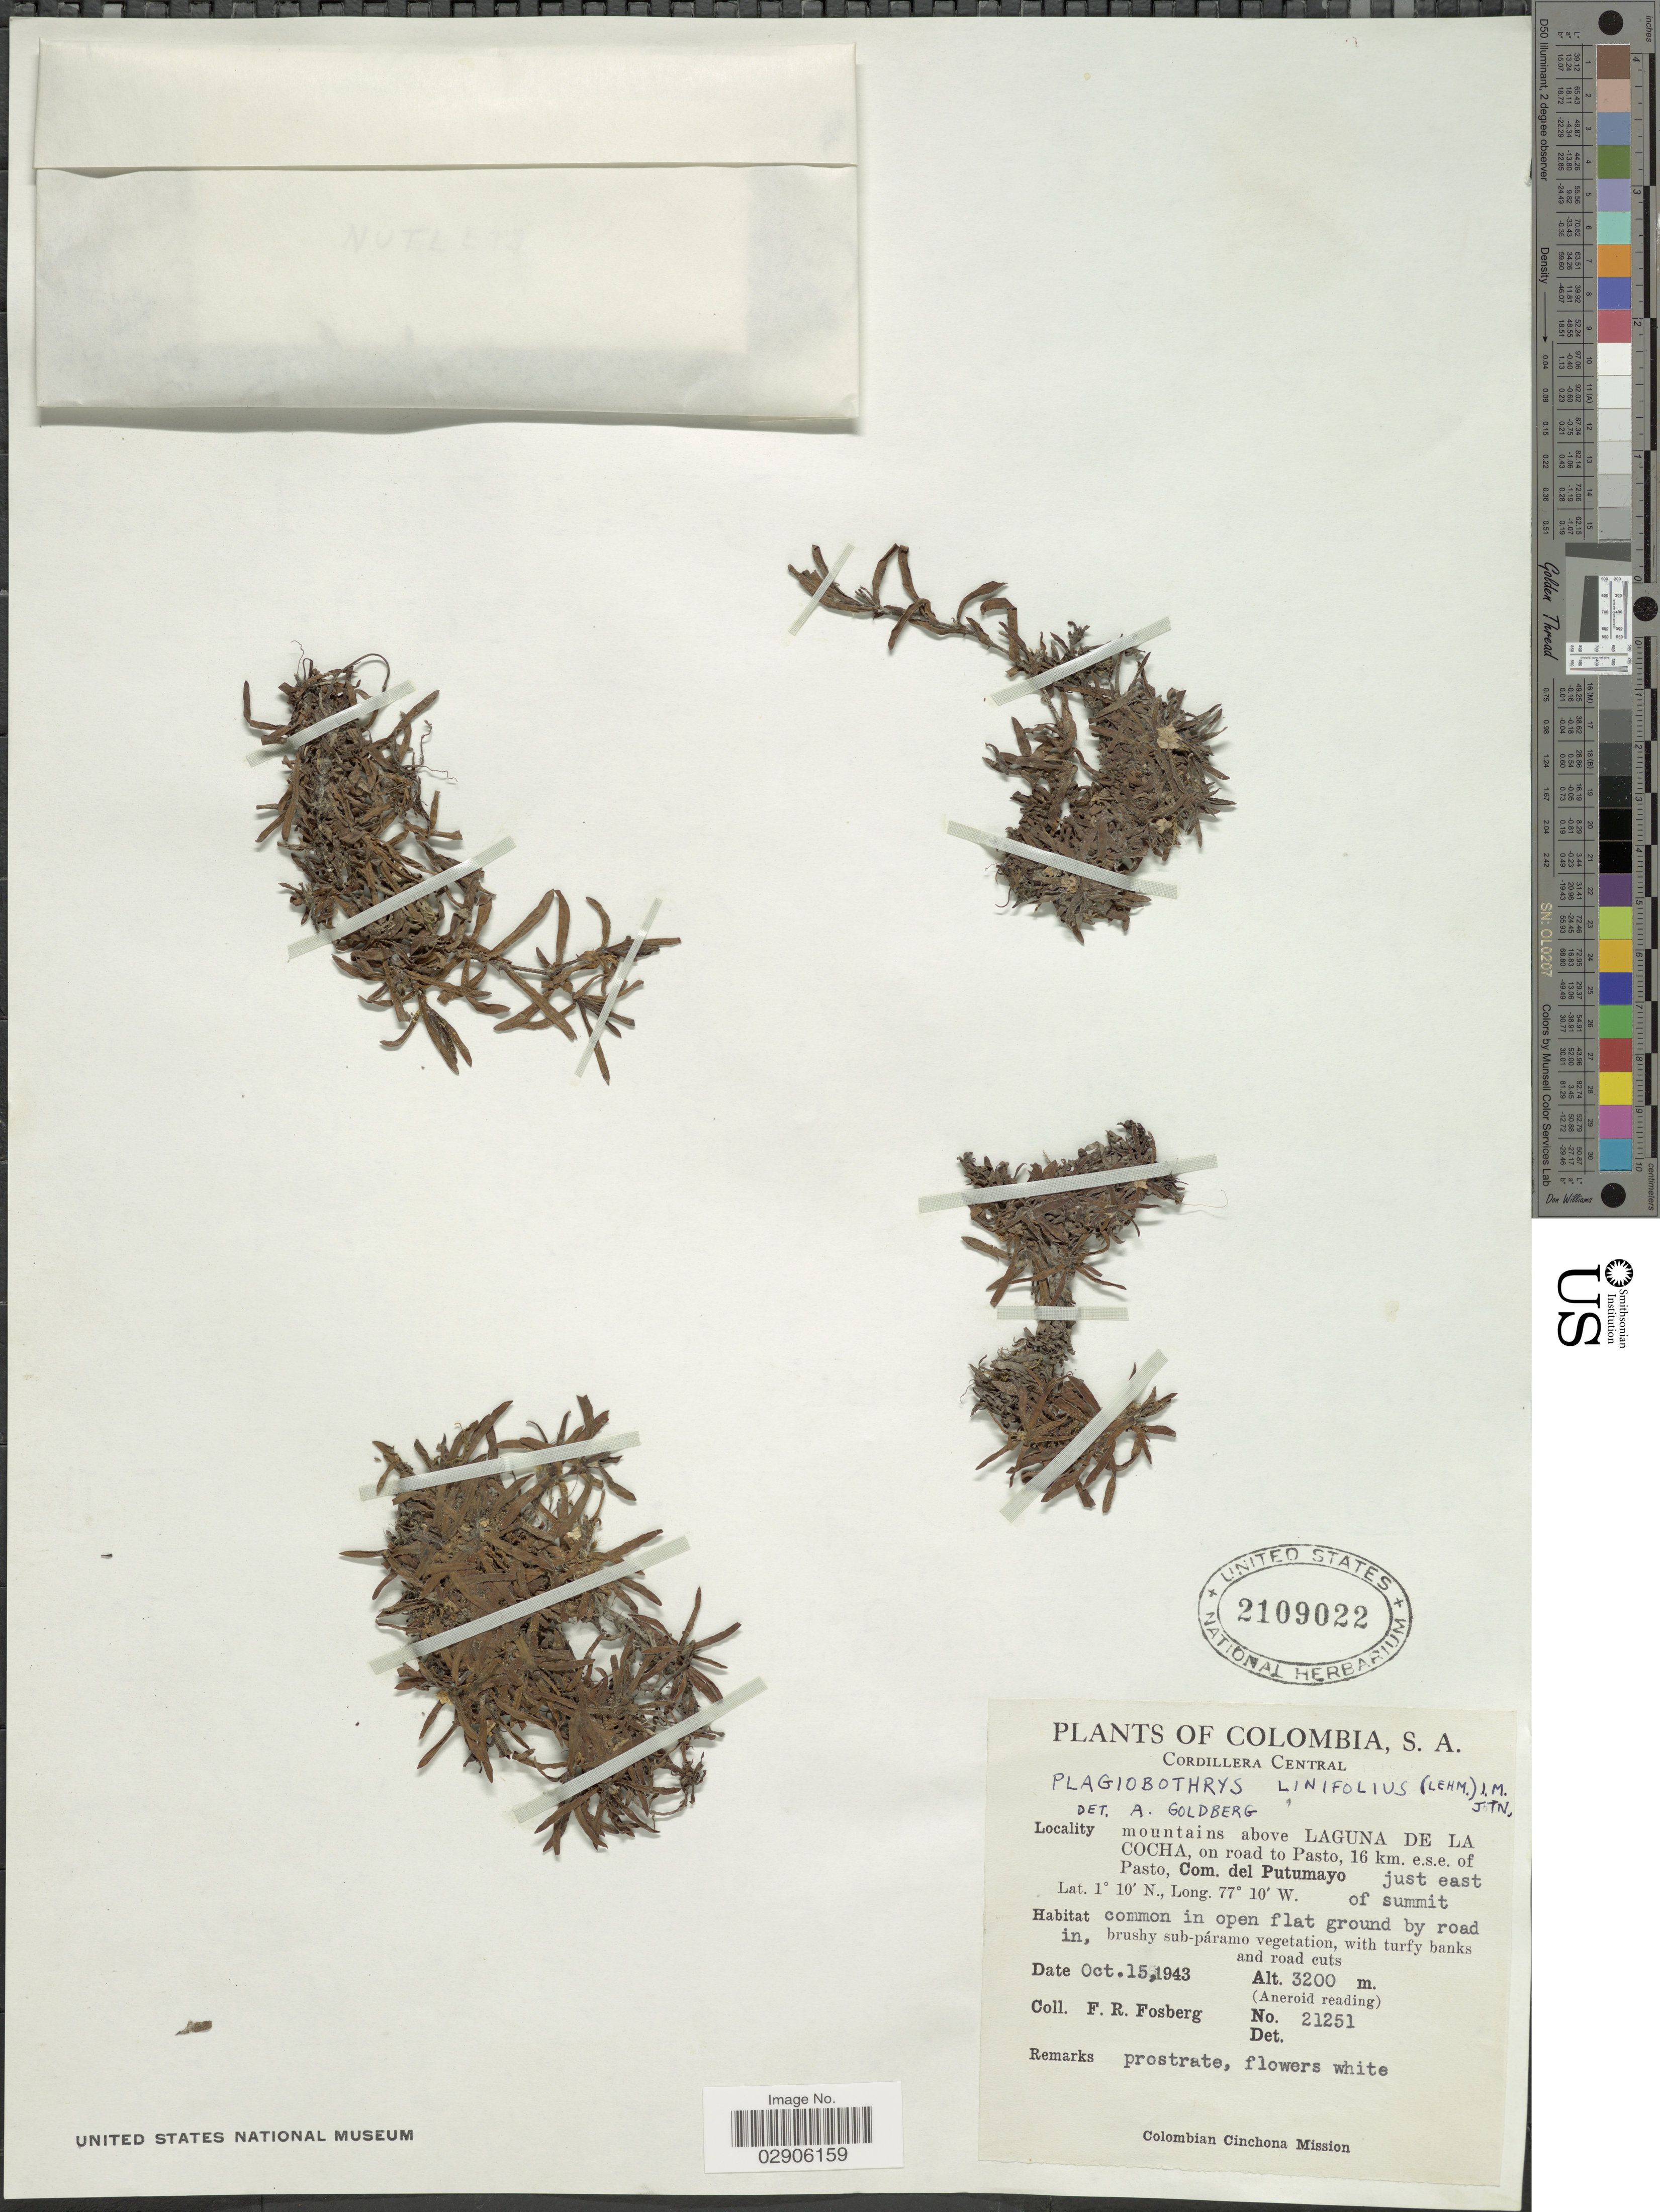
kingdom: Plantae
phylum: Tracheophyta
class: Magnoliopsida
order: Boraginales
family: Boraginaceae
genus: Plagiobothrys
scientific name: Plagiobothrys linifolius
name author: (Willd. ex Lehm.) I.M. Johnst.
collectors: F. R. Fosberg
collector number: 21251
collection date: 1943-10-15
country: Colombia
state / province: Putumayo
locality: Cordillera Central, mountains above Laguna De La Cocha, on road to Pasto, 16 km. e.s.e. of Pasto, Com. del Putumayo, just east of summit.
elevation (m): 3200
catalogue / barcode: US 2109022